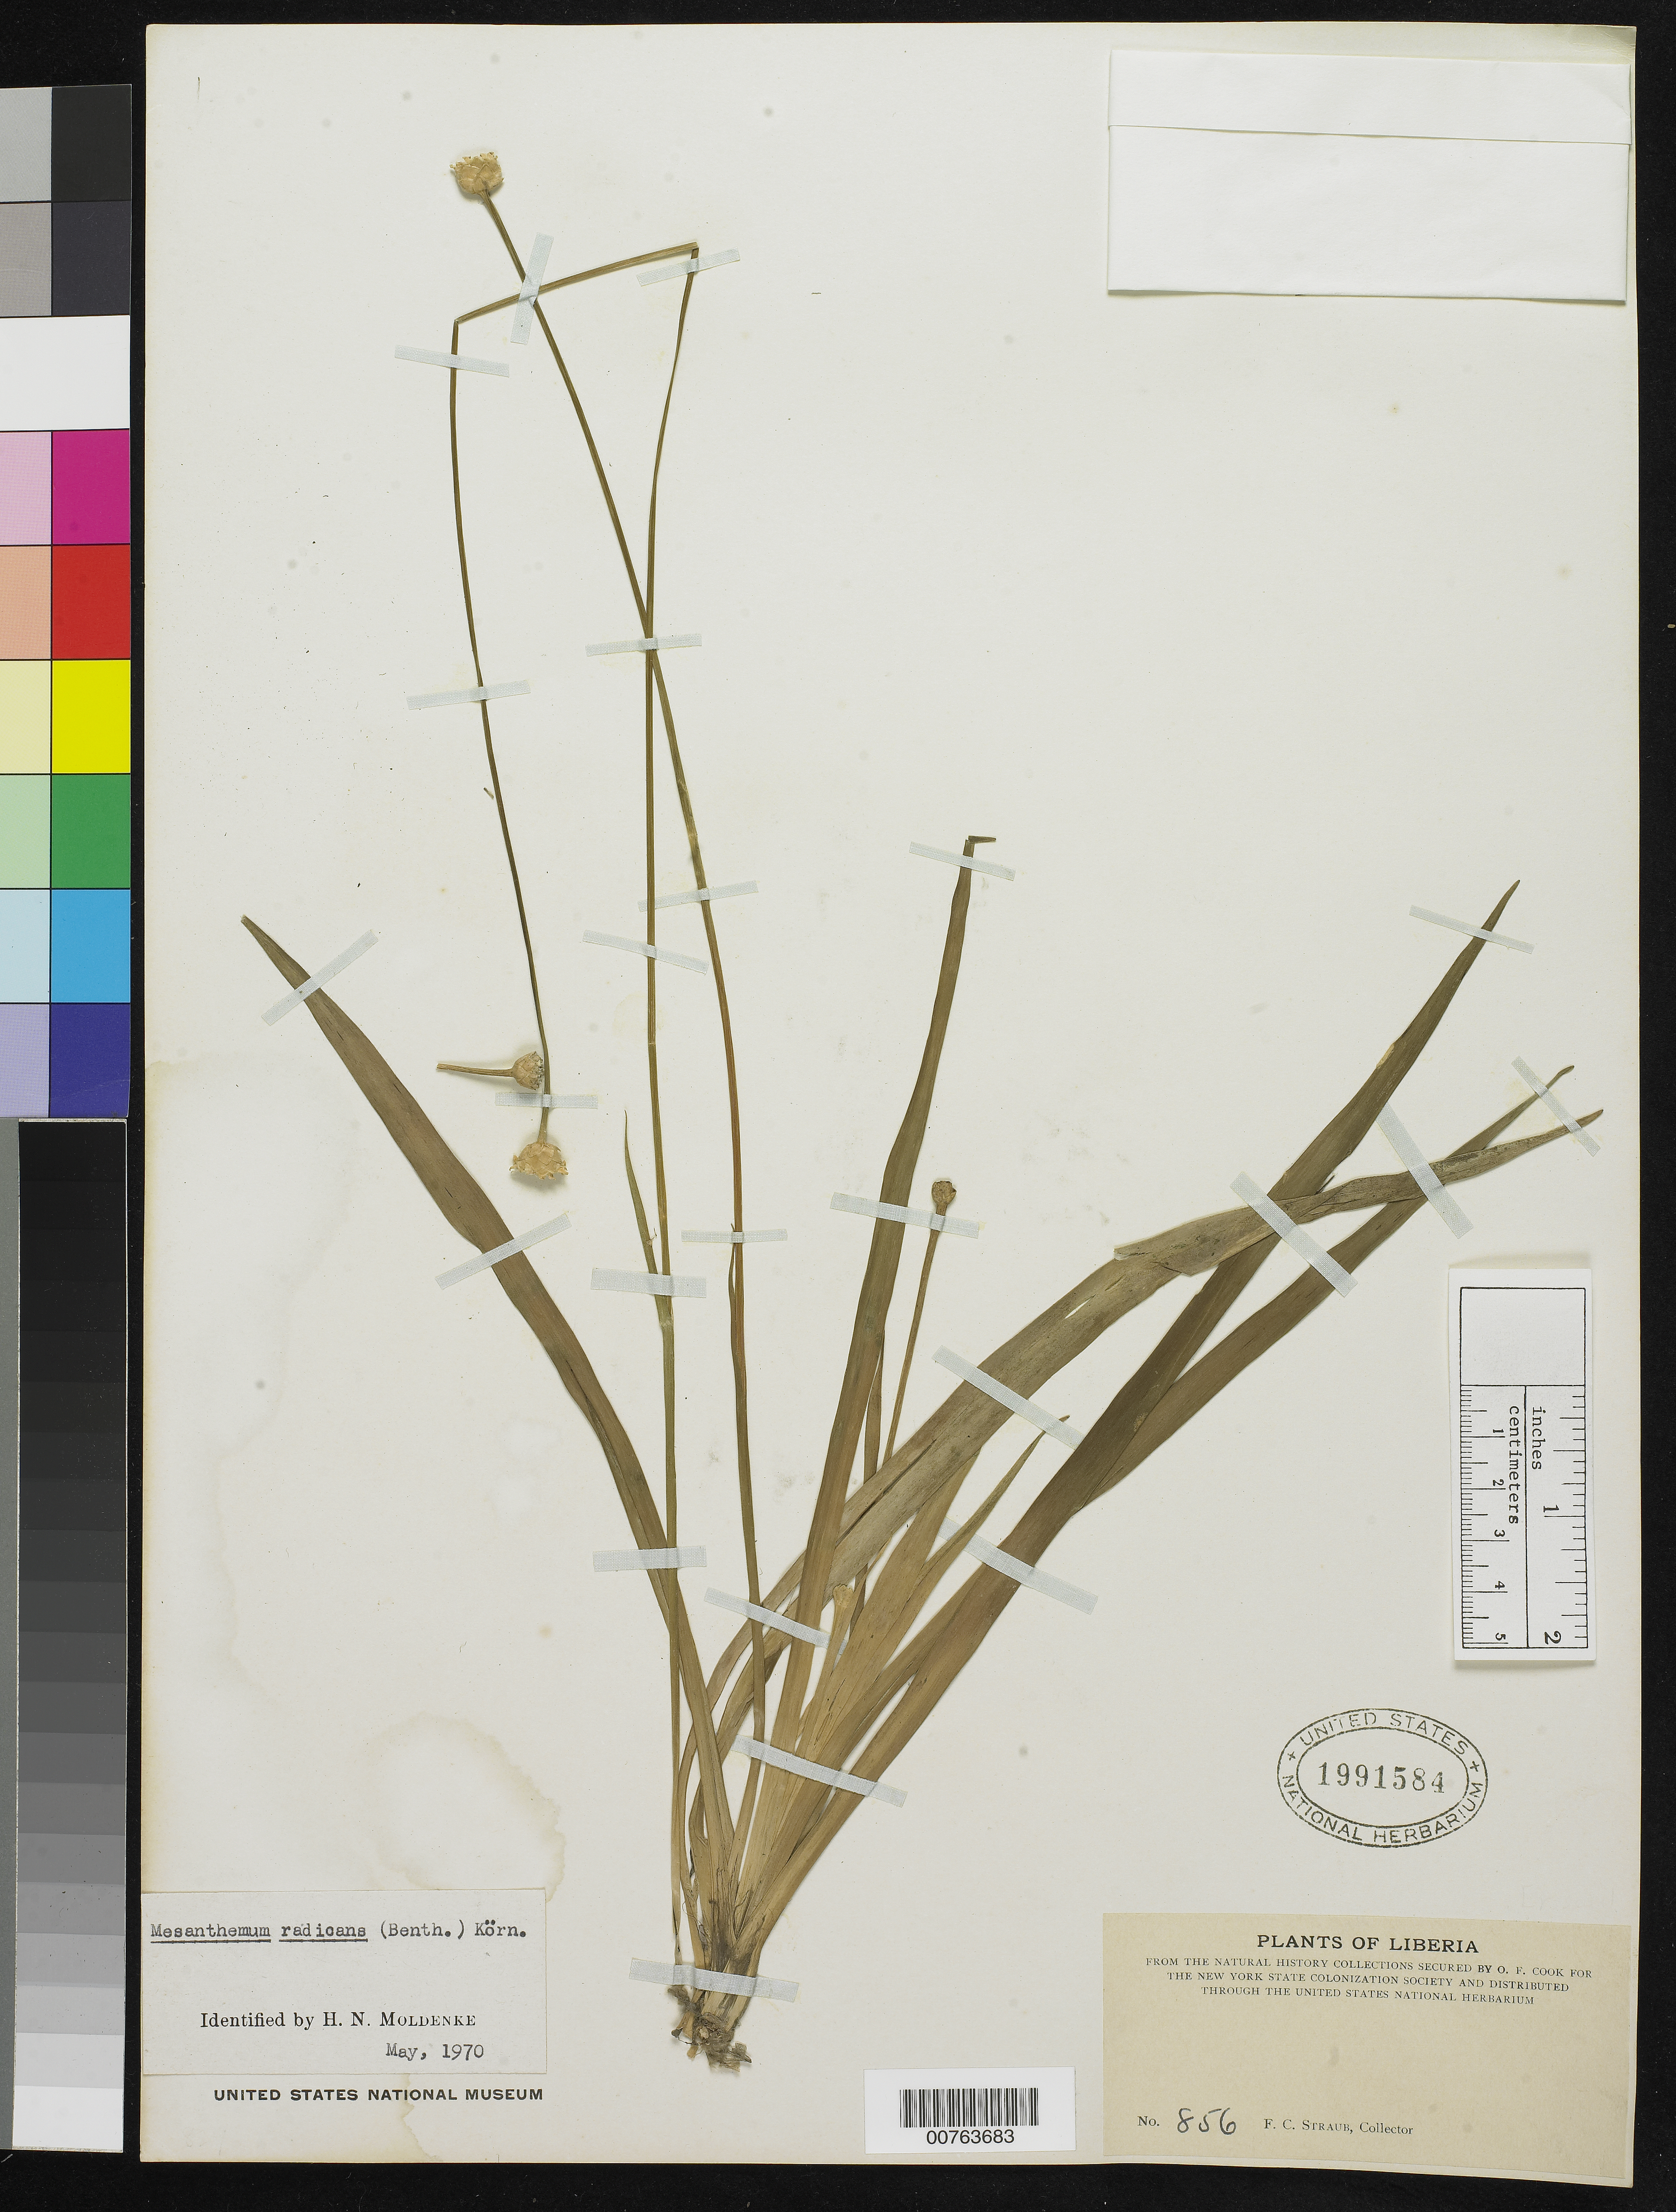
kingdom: Plantae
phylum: Tracheophyta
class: Liliopsida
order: Poales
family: Eriocaulaceae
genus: Mesanthemum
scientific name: Mesanthemum radicans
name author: (Benth.) Körn.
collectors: F. Straub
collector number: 856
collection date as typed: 18--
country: Liberia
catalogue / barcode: US 1991584